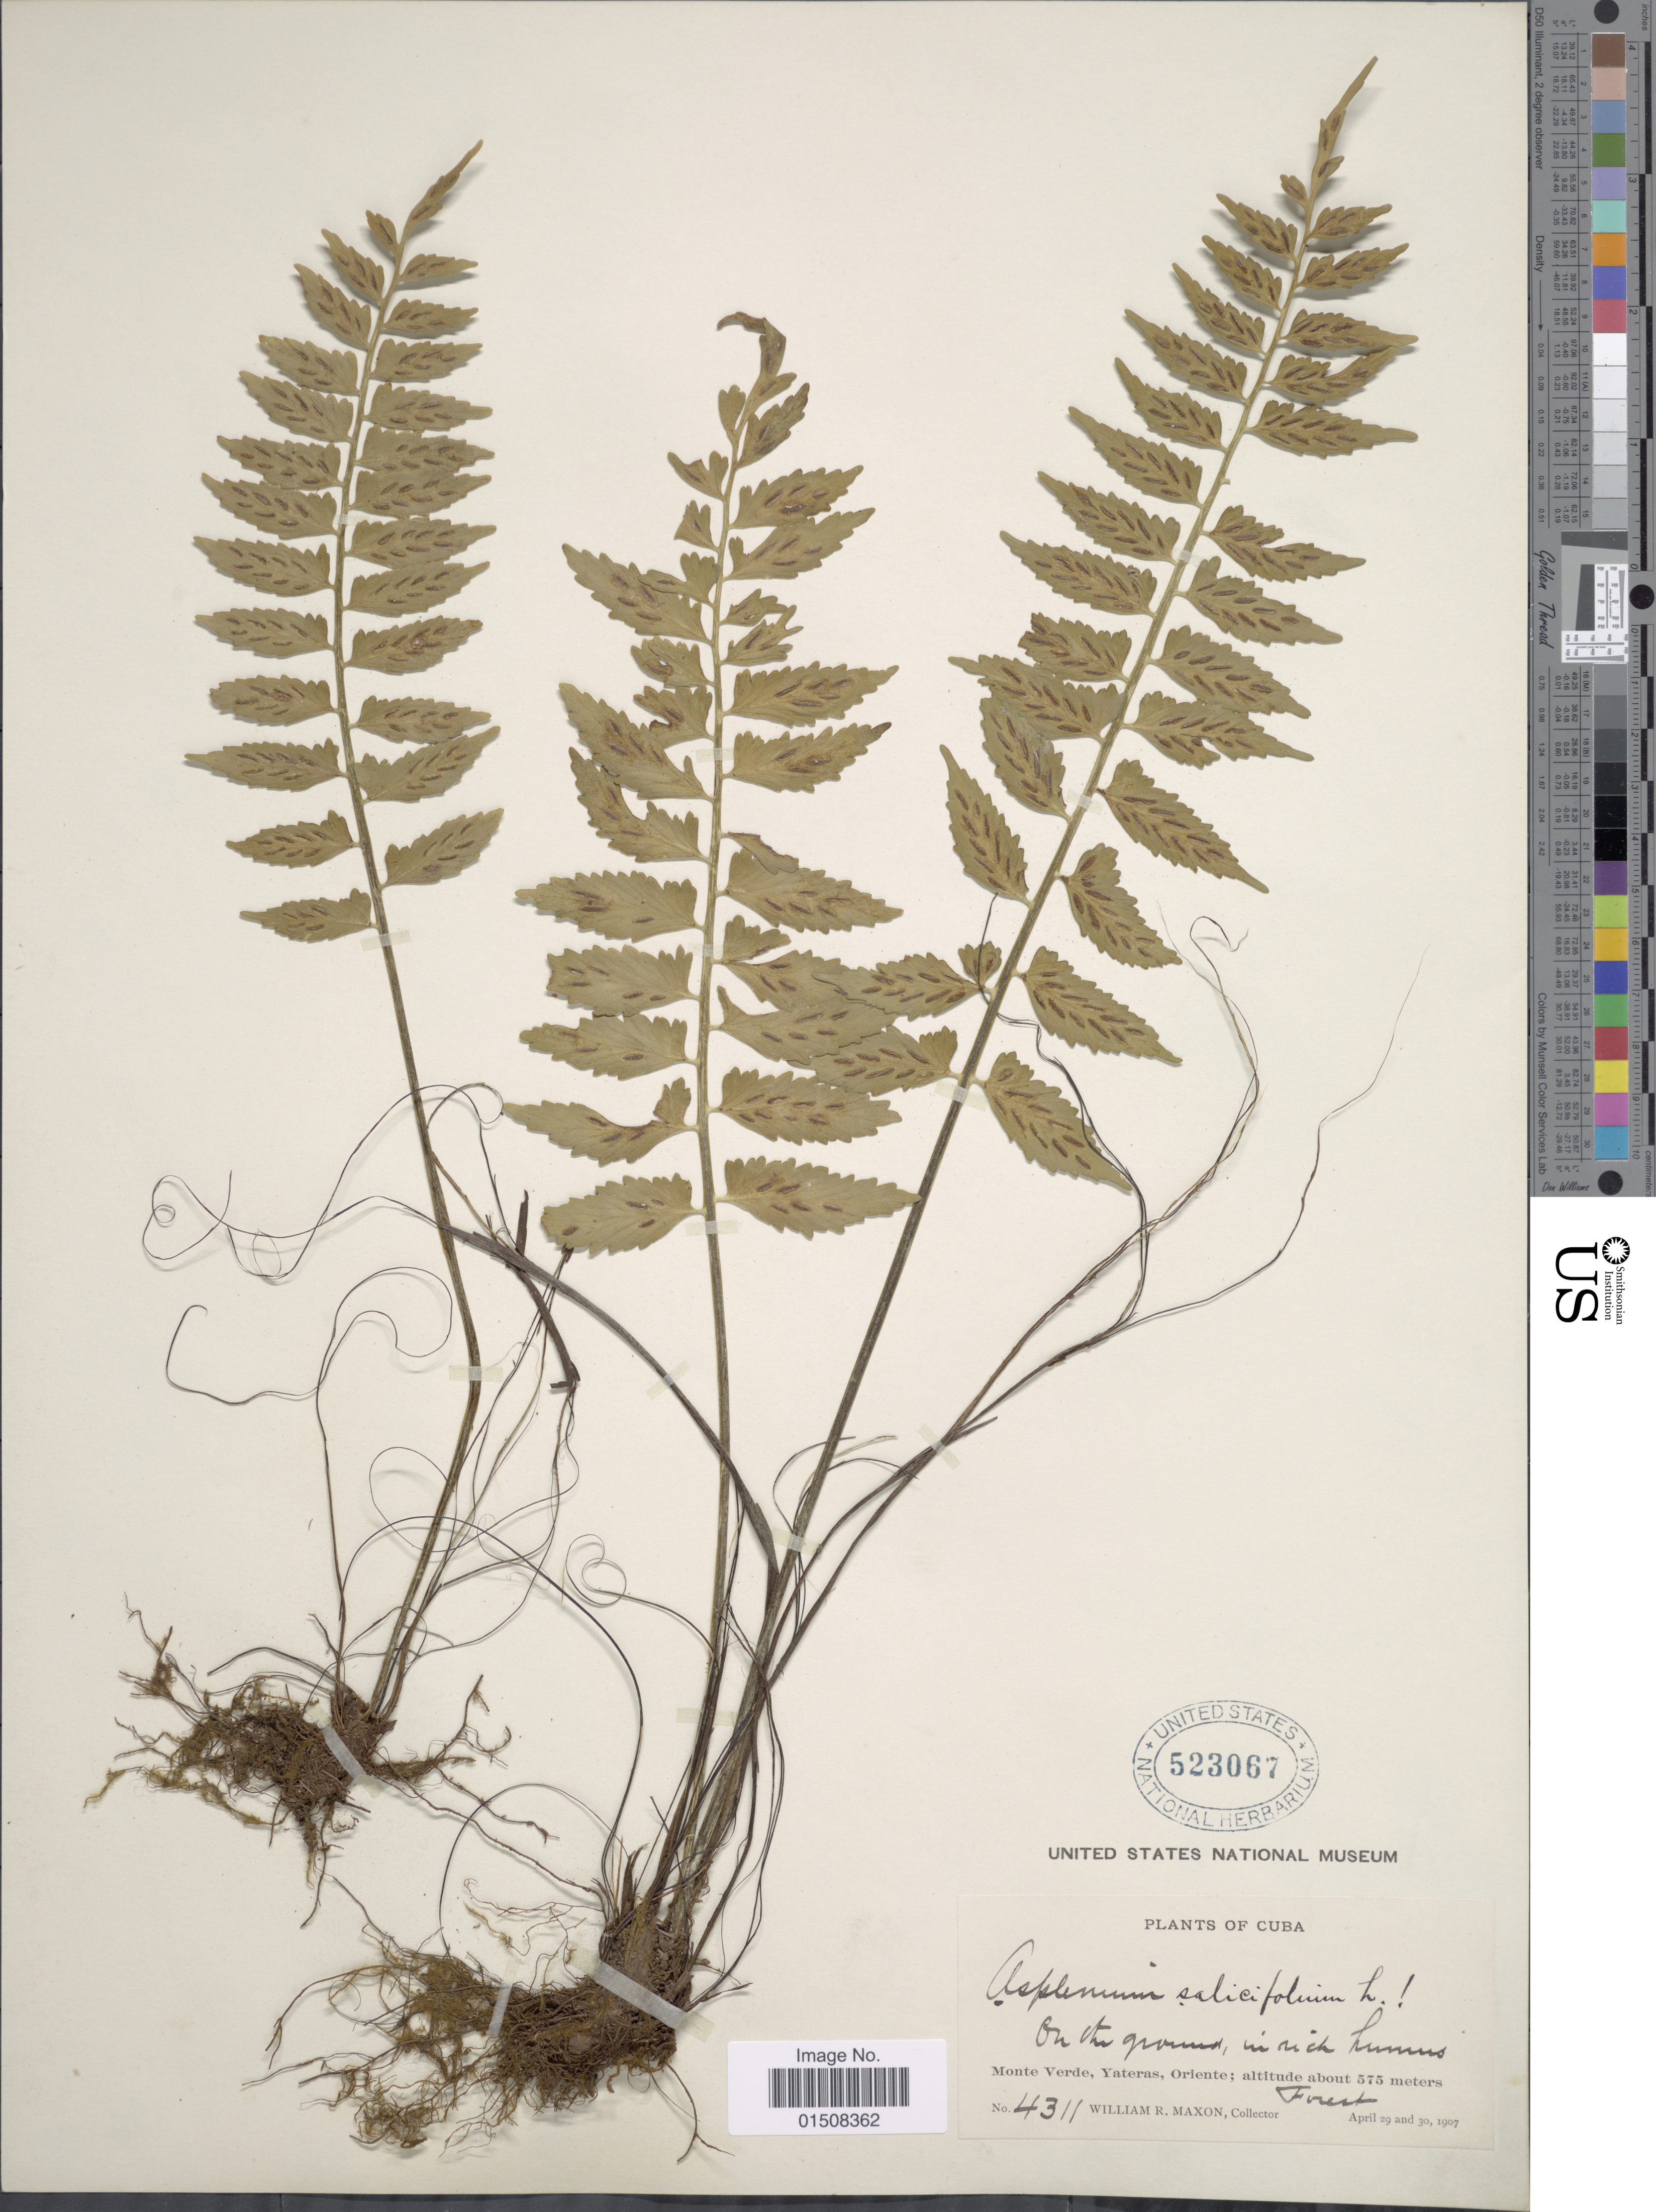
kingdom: Plantae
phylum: Tracheophyta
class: Polypodiopsida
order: Polypodiales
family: Aspleniaceae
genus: Asplenium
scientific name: Asplenium auriculatum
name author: Sw.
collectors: W. R. Maxon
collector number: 4311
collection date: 1907-04-29/1907-04-30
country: Cuba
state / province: Oriente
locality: Monte Verde, Yateras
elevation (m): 575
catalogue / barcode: US 523067